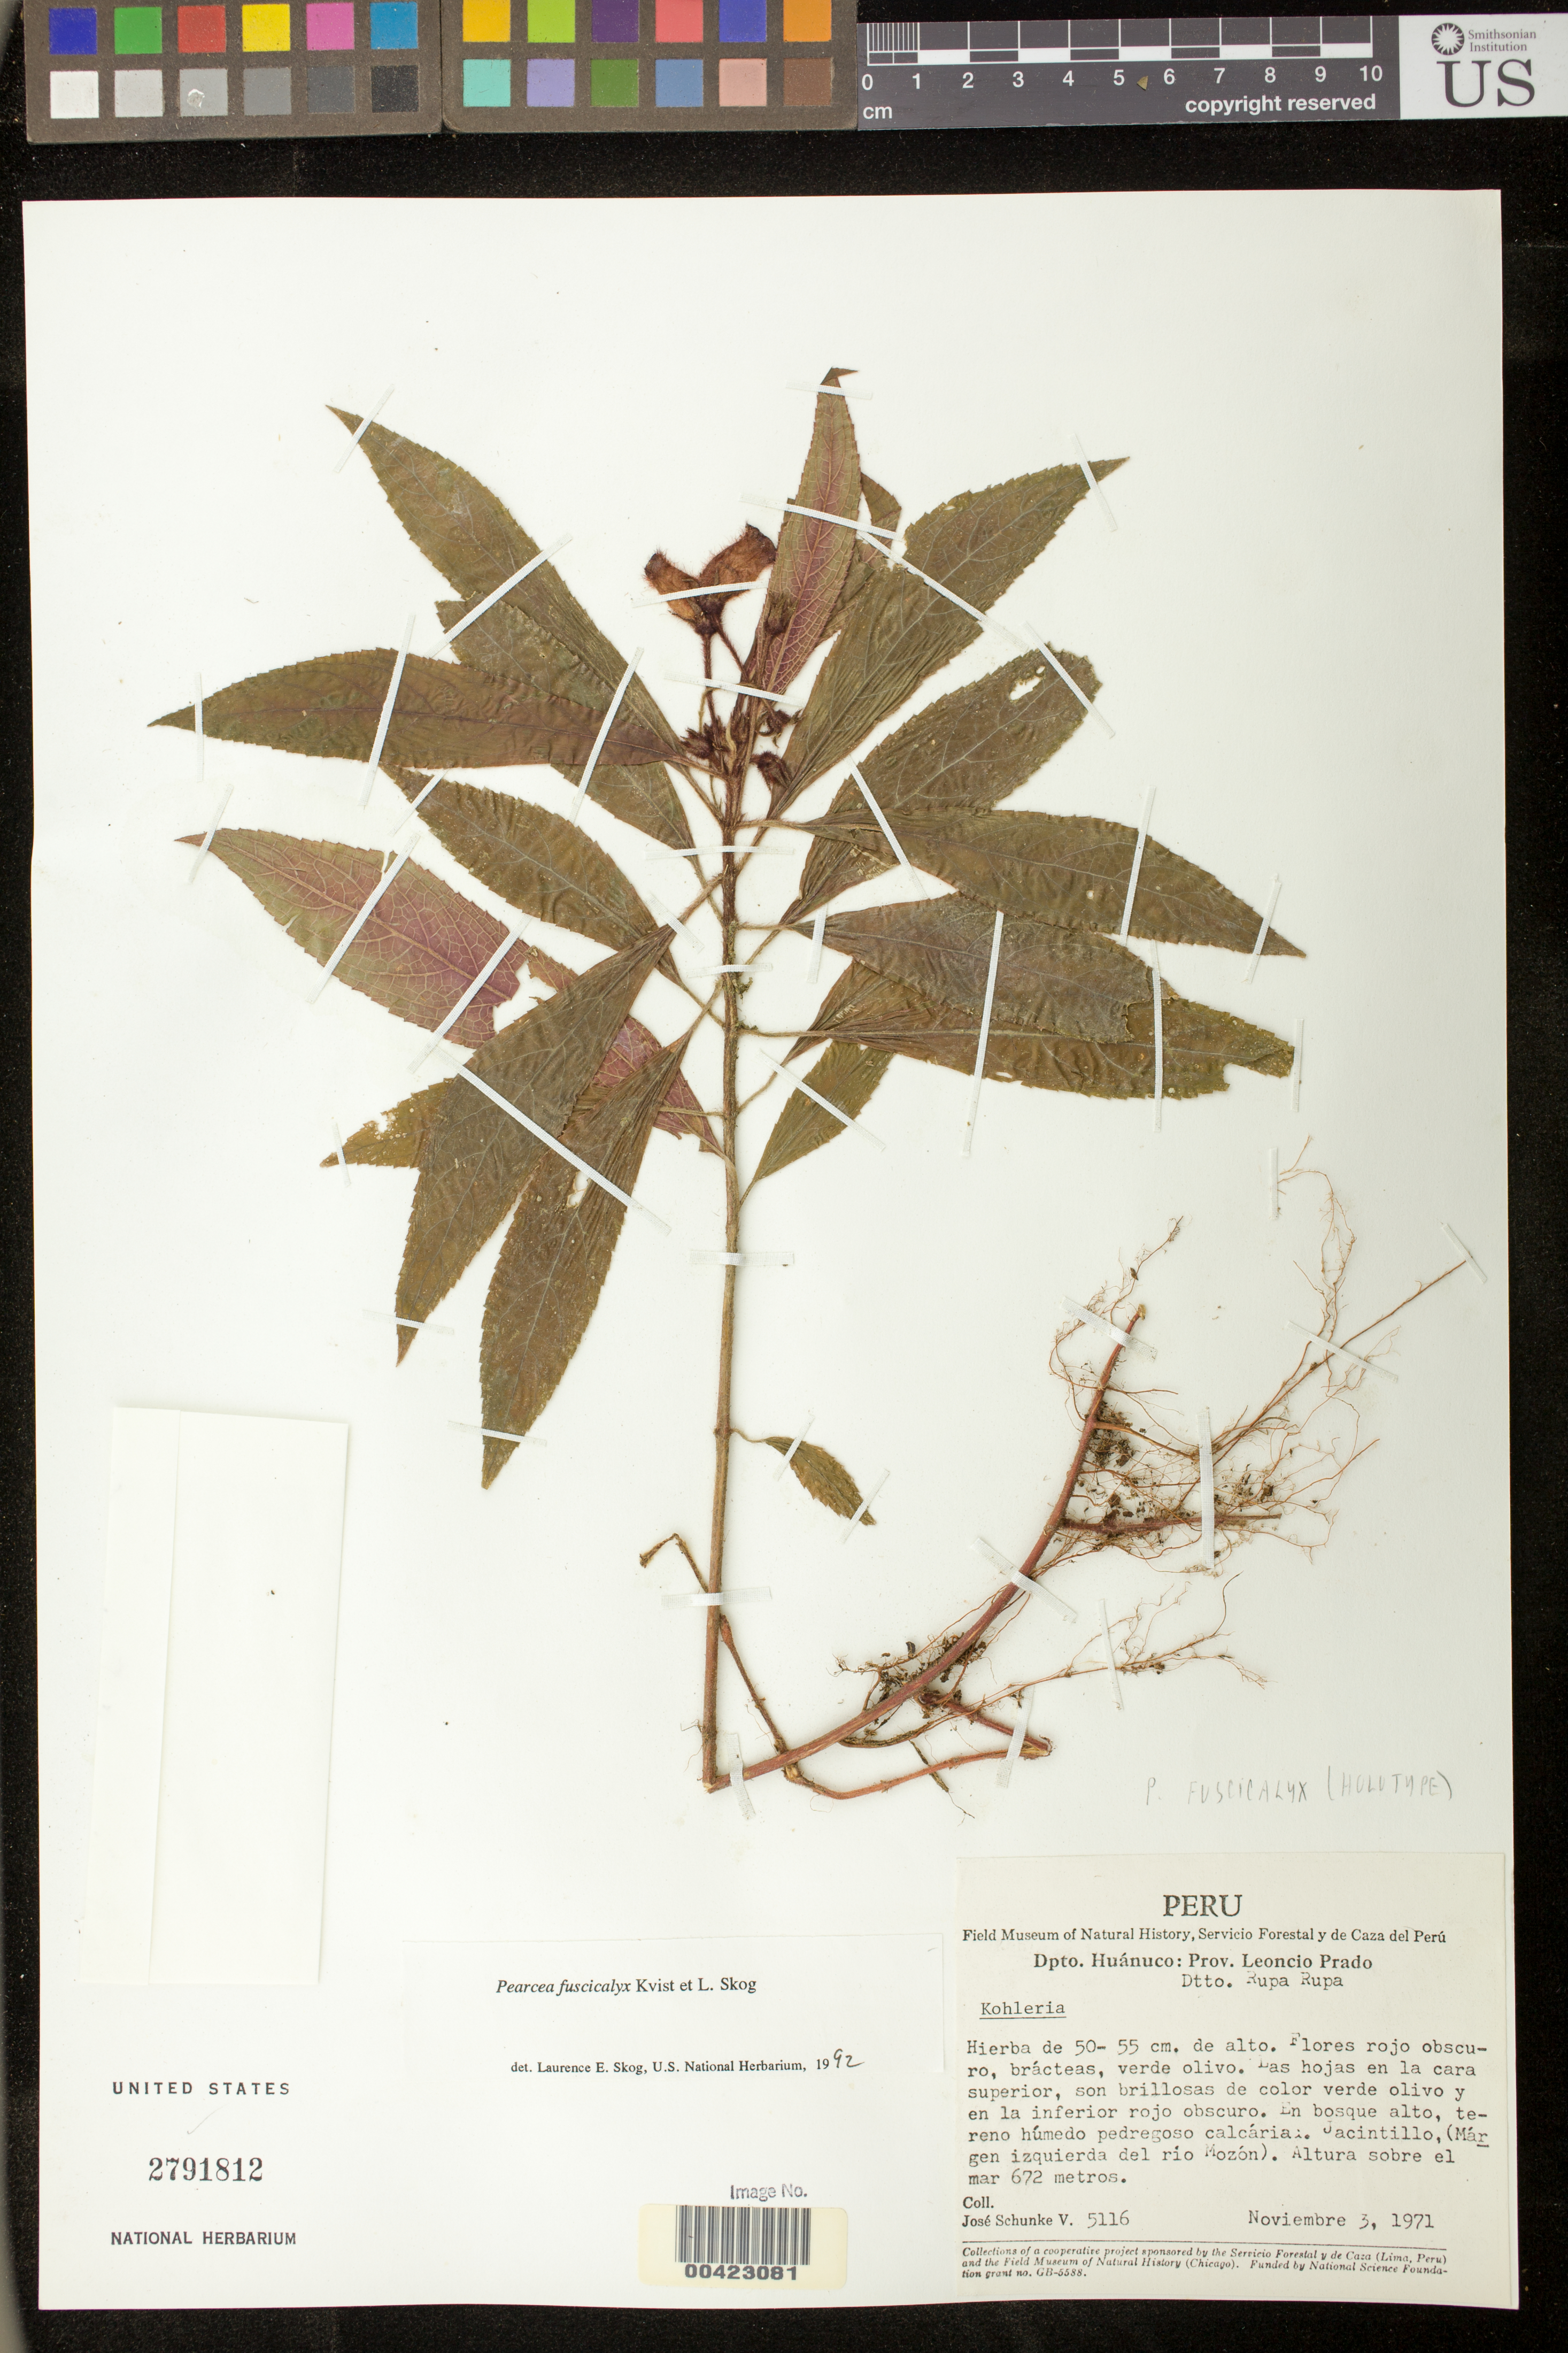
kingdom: Plantae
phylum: Tracheophyta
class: Magnoliopsida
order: Lamiales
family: Gesneriaceae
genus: Pearcea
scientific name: Pearcea fuscicalyx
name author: L.P. Kvist & L.E. Skog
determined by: Clark, J. L., (SEL), The Marie Selby Botanical Garden (UNITED STATES)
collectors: J. Schunke Vigo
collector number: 5116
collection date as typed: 03 Nov 1977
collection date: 1977-11-03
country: Peru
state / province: Huánuco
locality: Prov. Leoncio Prado, Dtto. Rupa Rupa, Jacintillo (márgen Izquierda del Río Monzón)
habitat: En bosque alto, terreno pedregoso calcárica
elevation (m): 672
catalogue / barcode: US 2791812